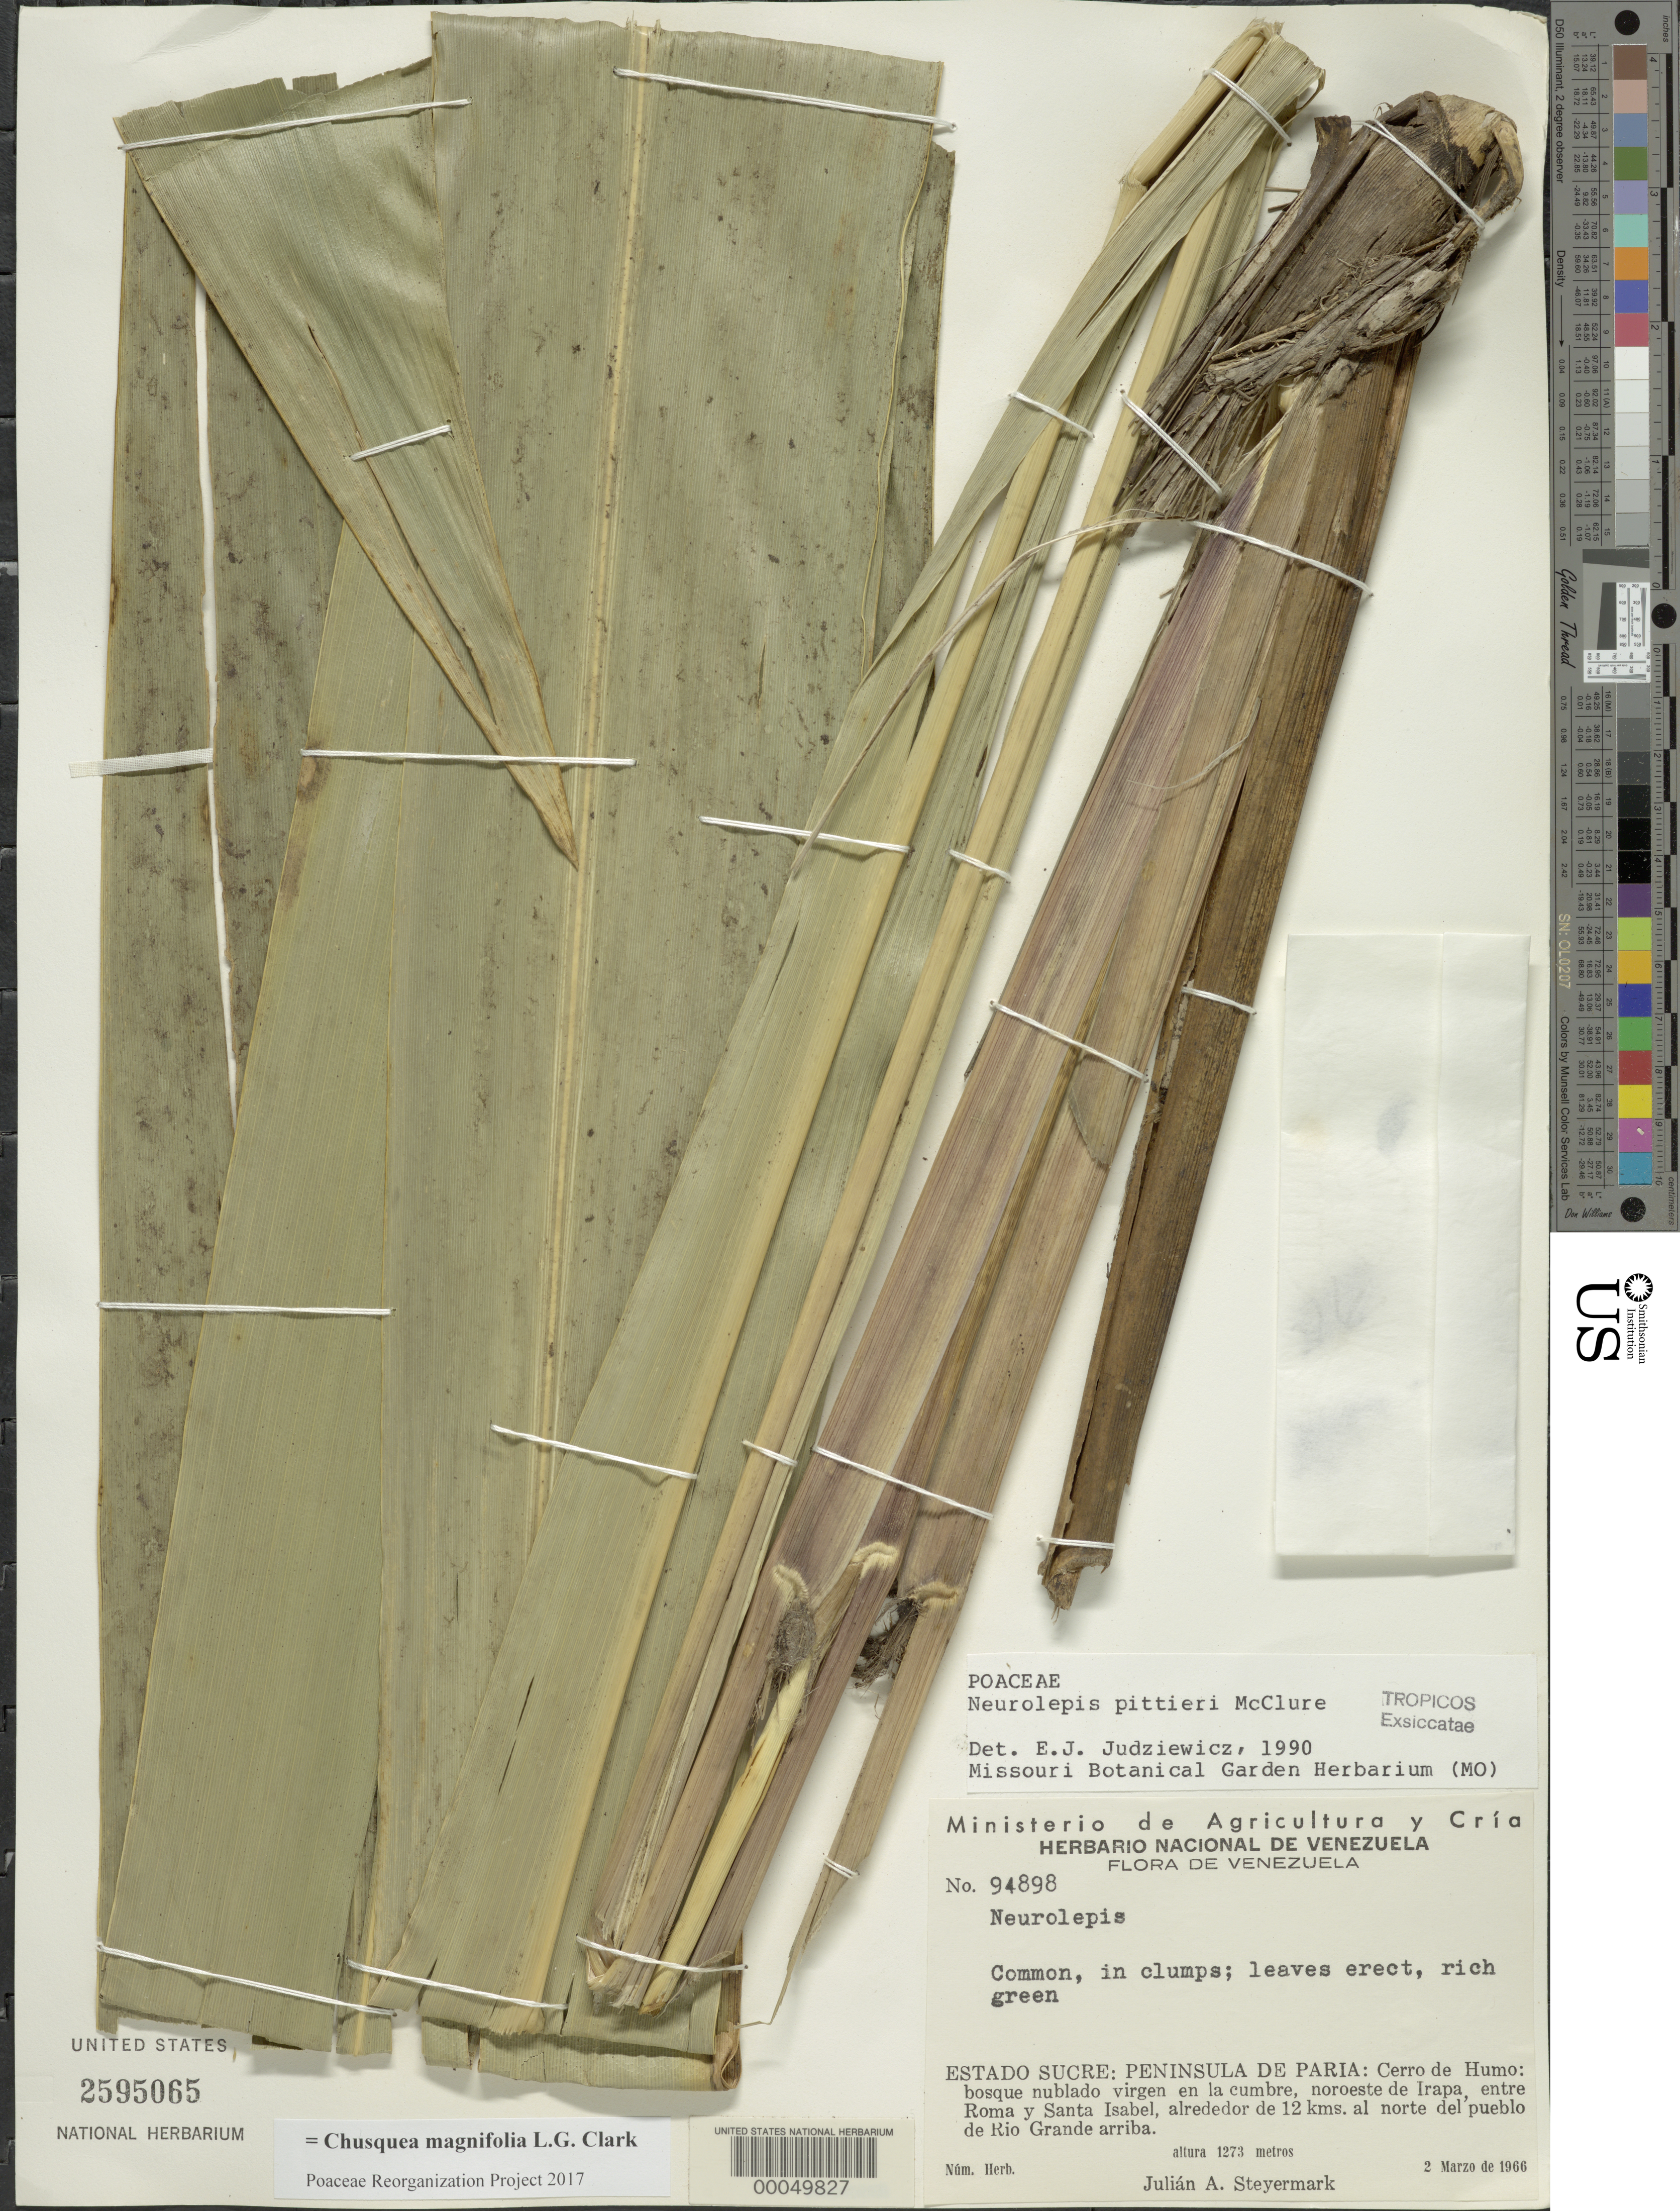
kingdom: Plantae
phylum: Tracheophyta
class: Liliopsida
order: Poales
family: Poaceae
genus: Chusquea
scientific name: Chusquea magnifolia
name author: L.G. Clark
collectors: J. Steyermark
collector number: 94898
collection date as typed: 02 Mar 1966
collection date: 1966-03-02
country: Venezuela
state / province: Sucre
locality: Peninsula de paria, cerro de humo; ne de irapa, entre roma y santa isabel, alrededor de 12 km n of pueblo de rio grande arriba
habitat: Bosque nublado virgen en la cumbre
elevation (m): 1273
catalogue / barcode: US 2595065